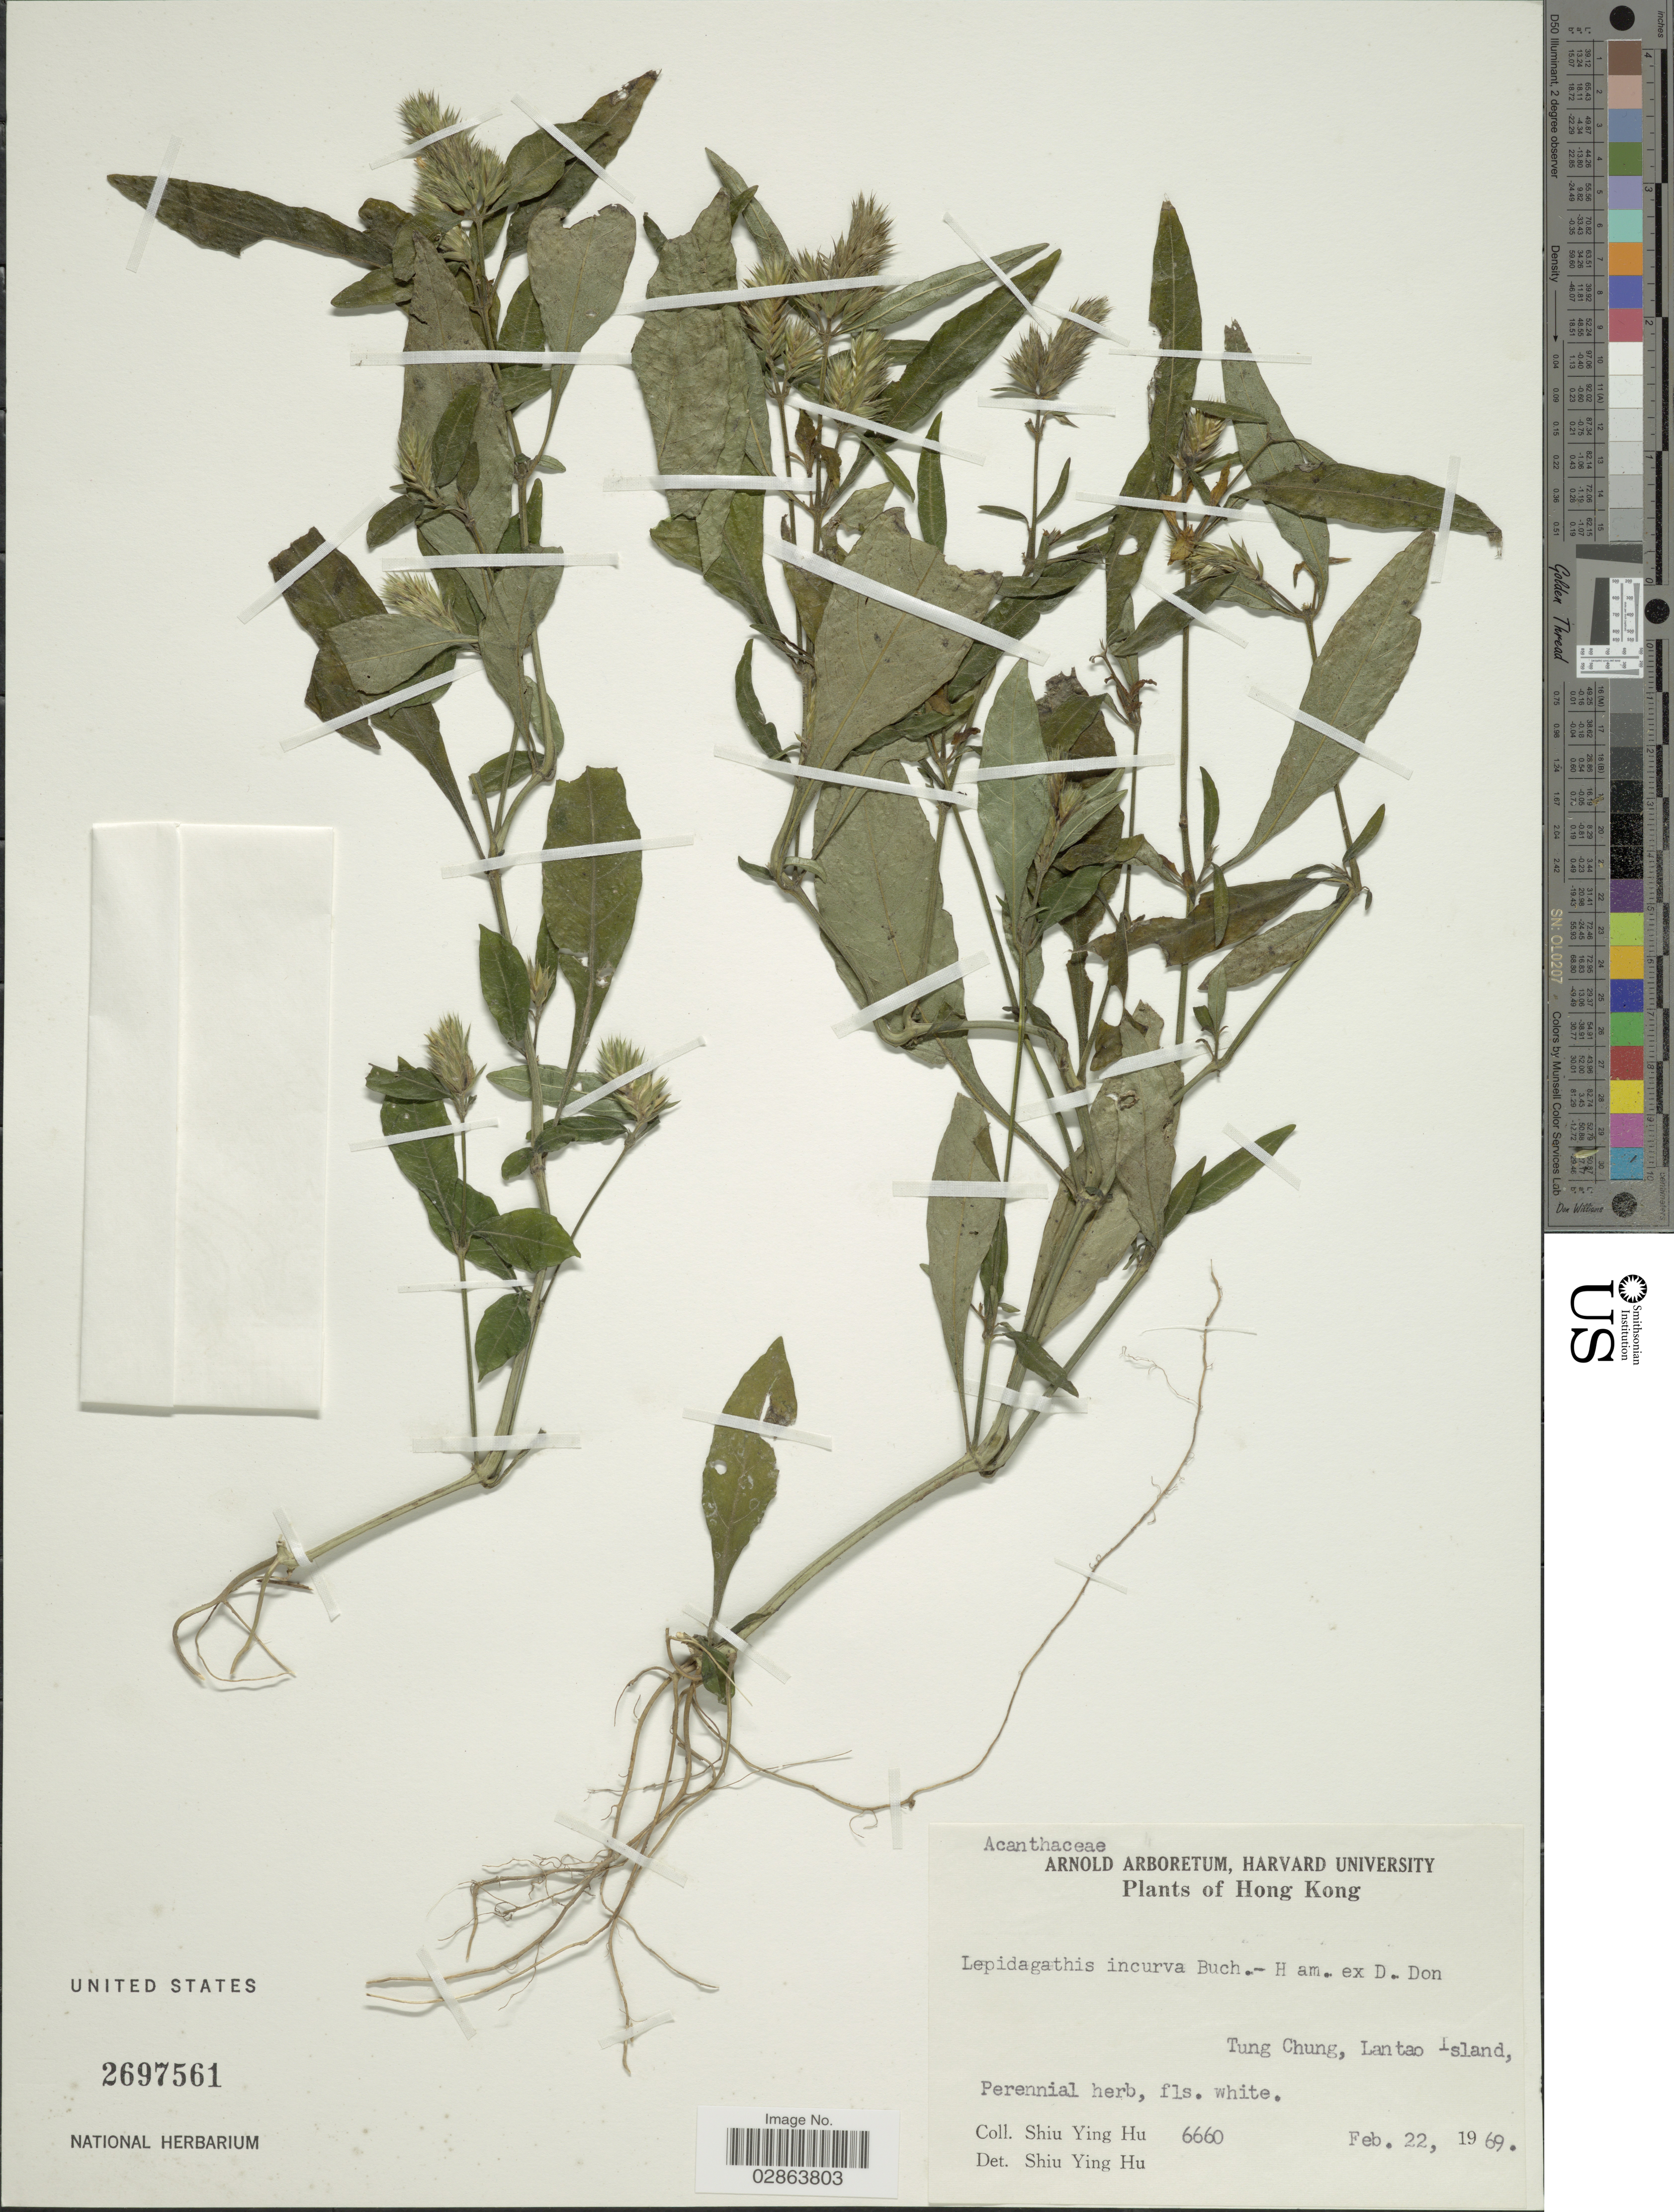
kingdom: Plantae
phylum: Tracheophyta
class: Magnoliopsida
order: Lamiales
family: Acanthaceae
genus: Lepidagathis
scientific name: Lepidagathis incurva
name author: Buch.-Ham. ex D. Don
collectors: S. Y. Hu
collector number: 6660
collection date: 1969-02-22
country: China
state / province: Hong Kong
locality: Tung Chung, Lantao Island.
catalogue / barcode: US 2697561